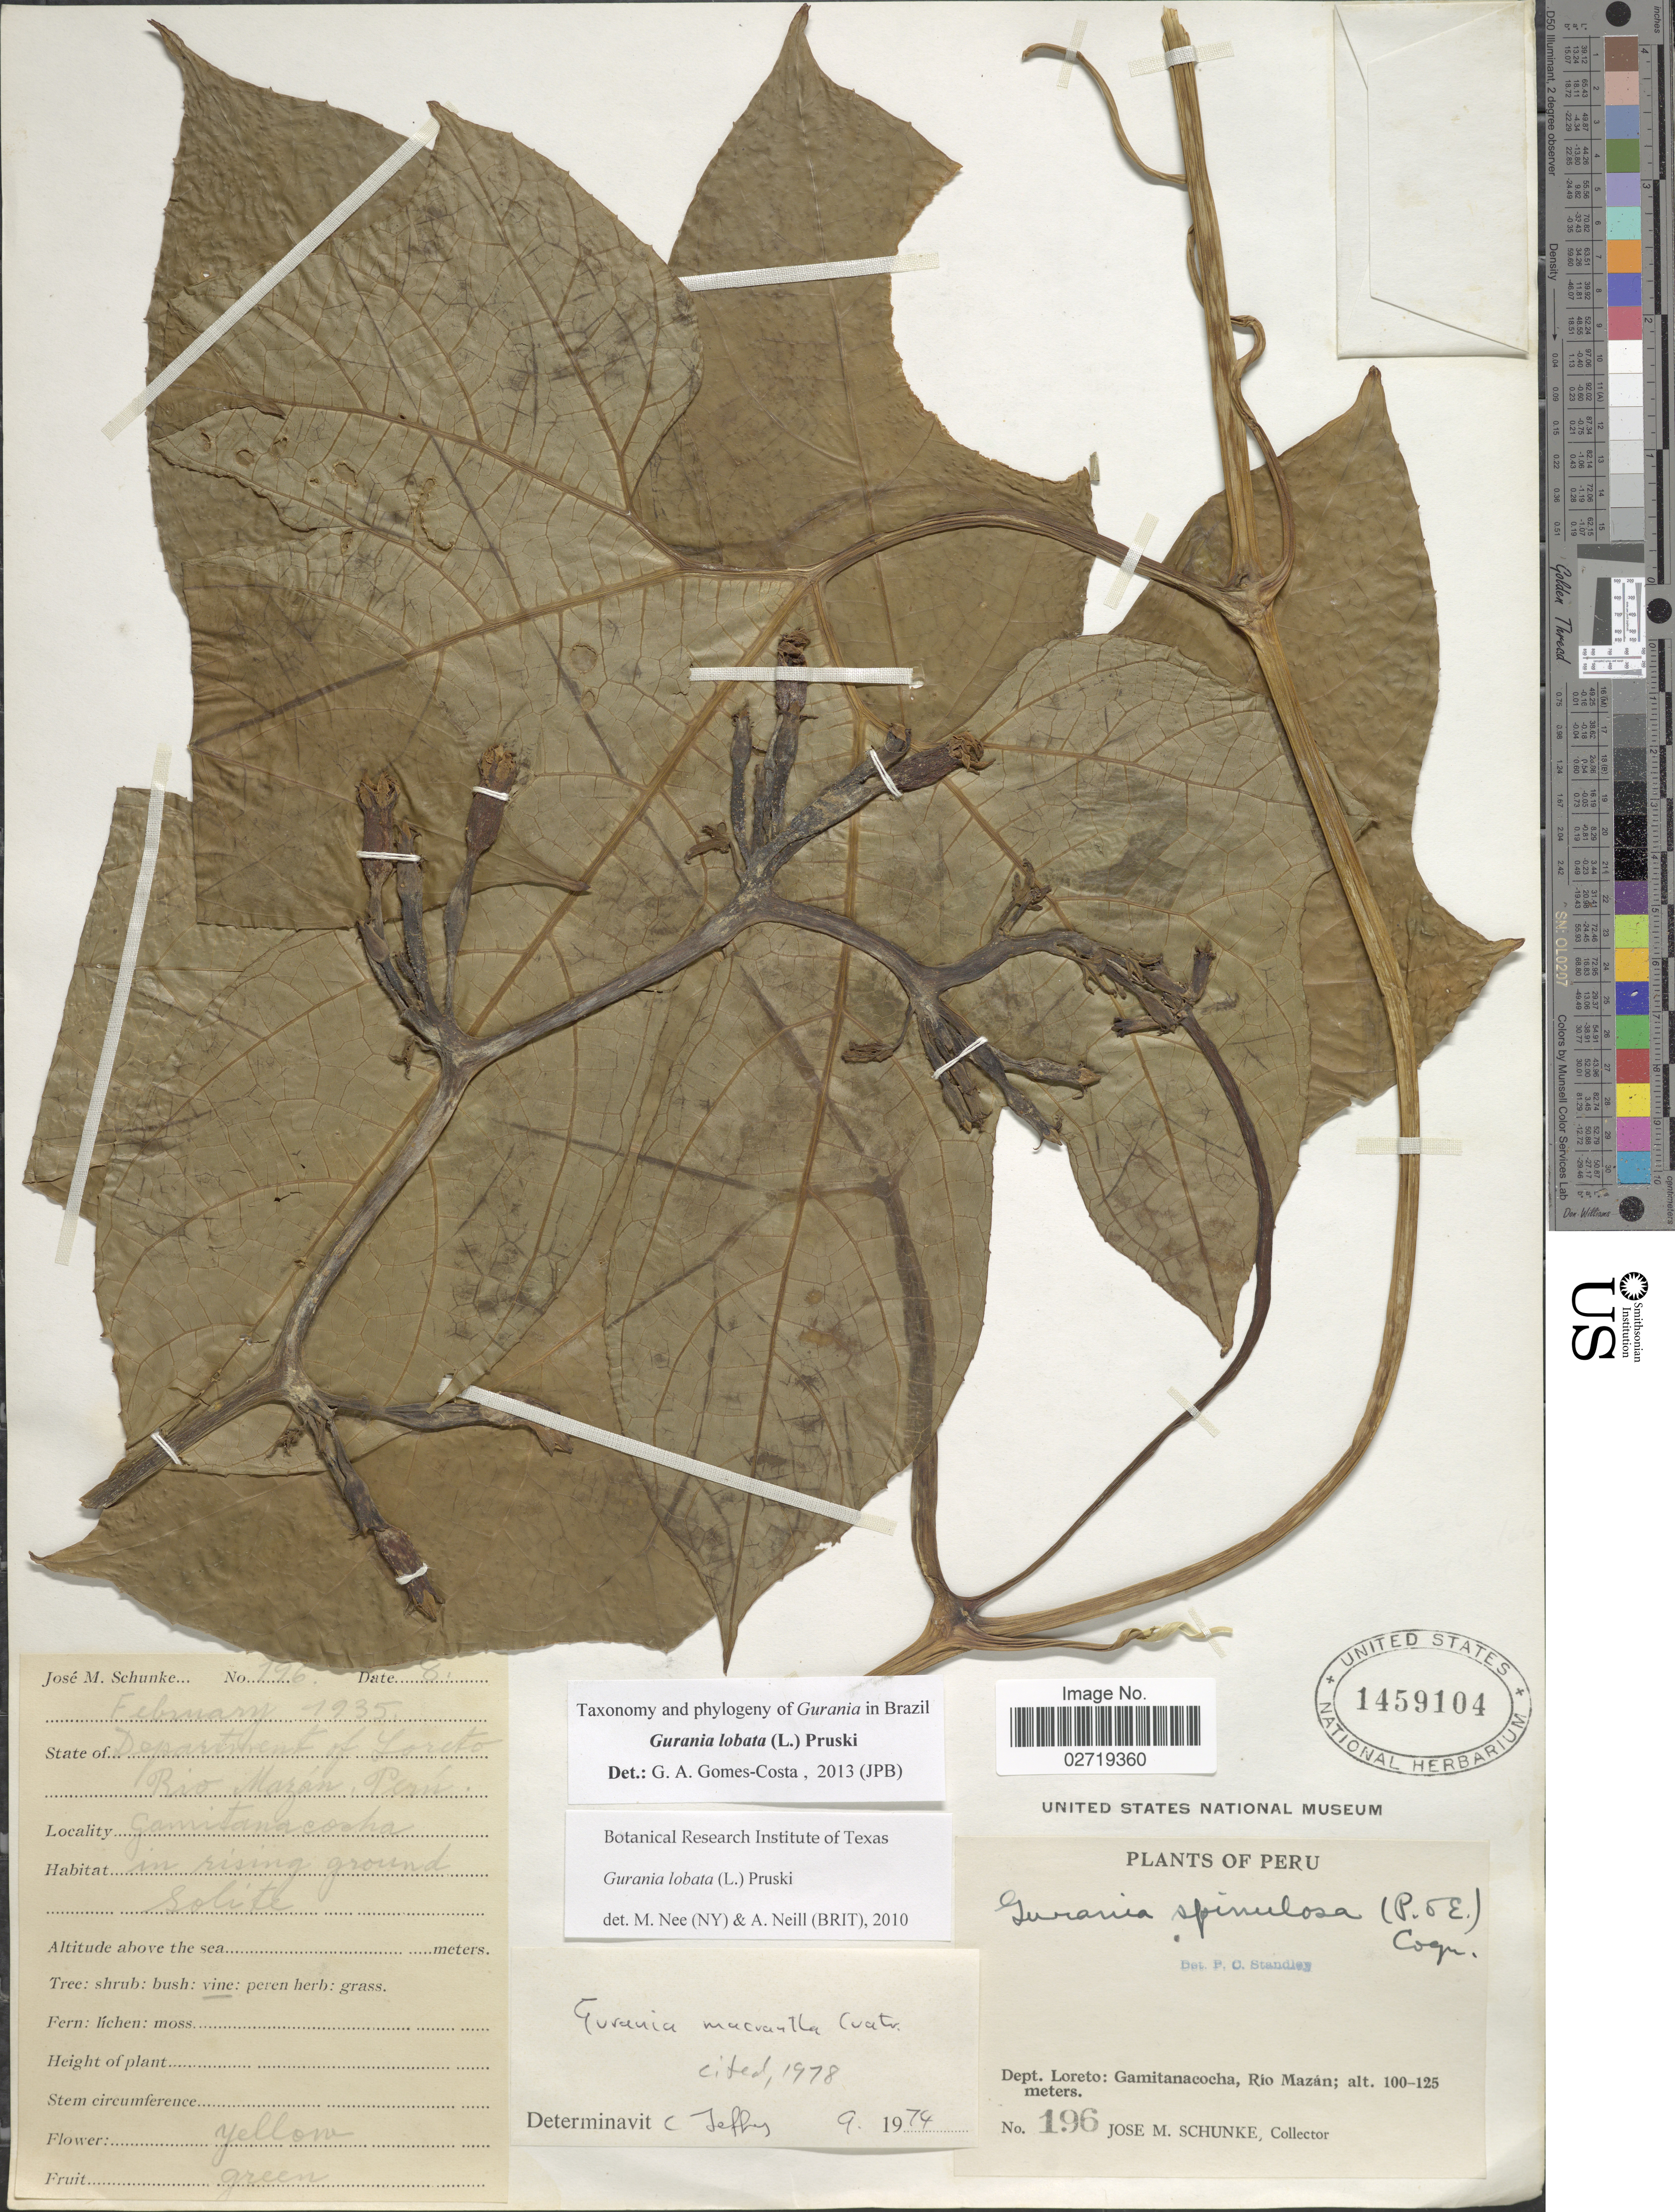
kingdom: Plantae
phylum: Tracheophyta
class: Magnoliopsida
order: Cucurbitales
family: Cucurbitaceae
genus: Gurania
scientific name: Gurania lobata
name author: (L.) Pruski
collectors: J. M. Schunke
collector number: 196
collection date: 1935-02-08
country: Peru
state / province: Loreto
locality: Gamitanacocha, Rio Mazán.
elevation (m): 100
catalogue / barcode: US 1459104